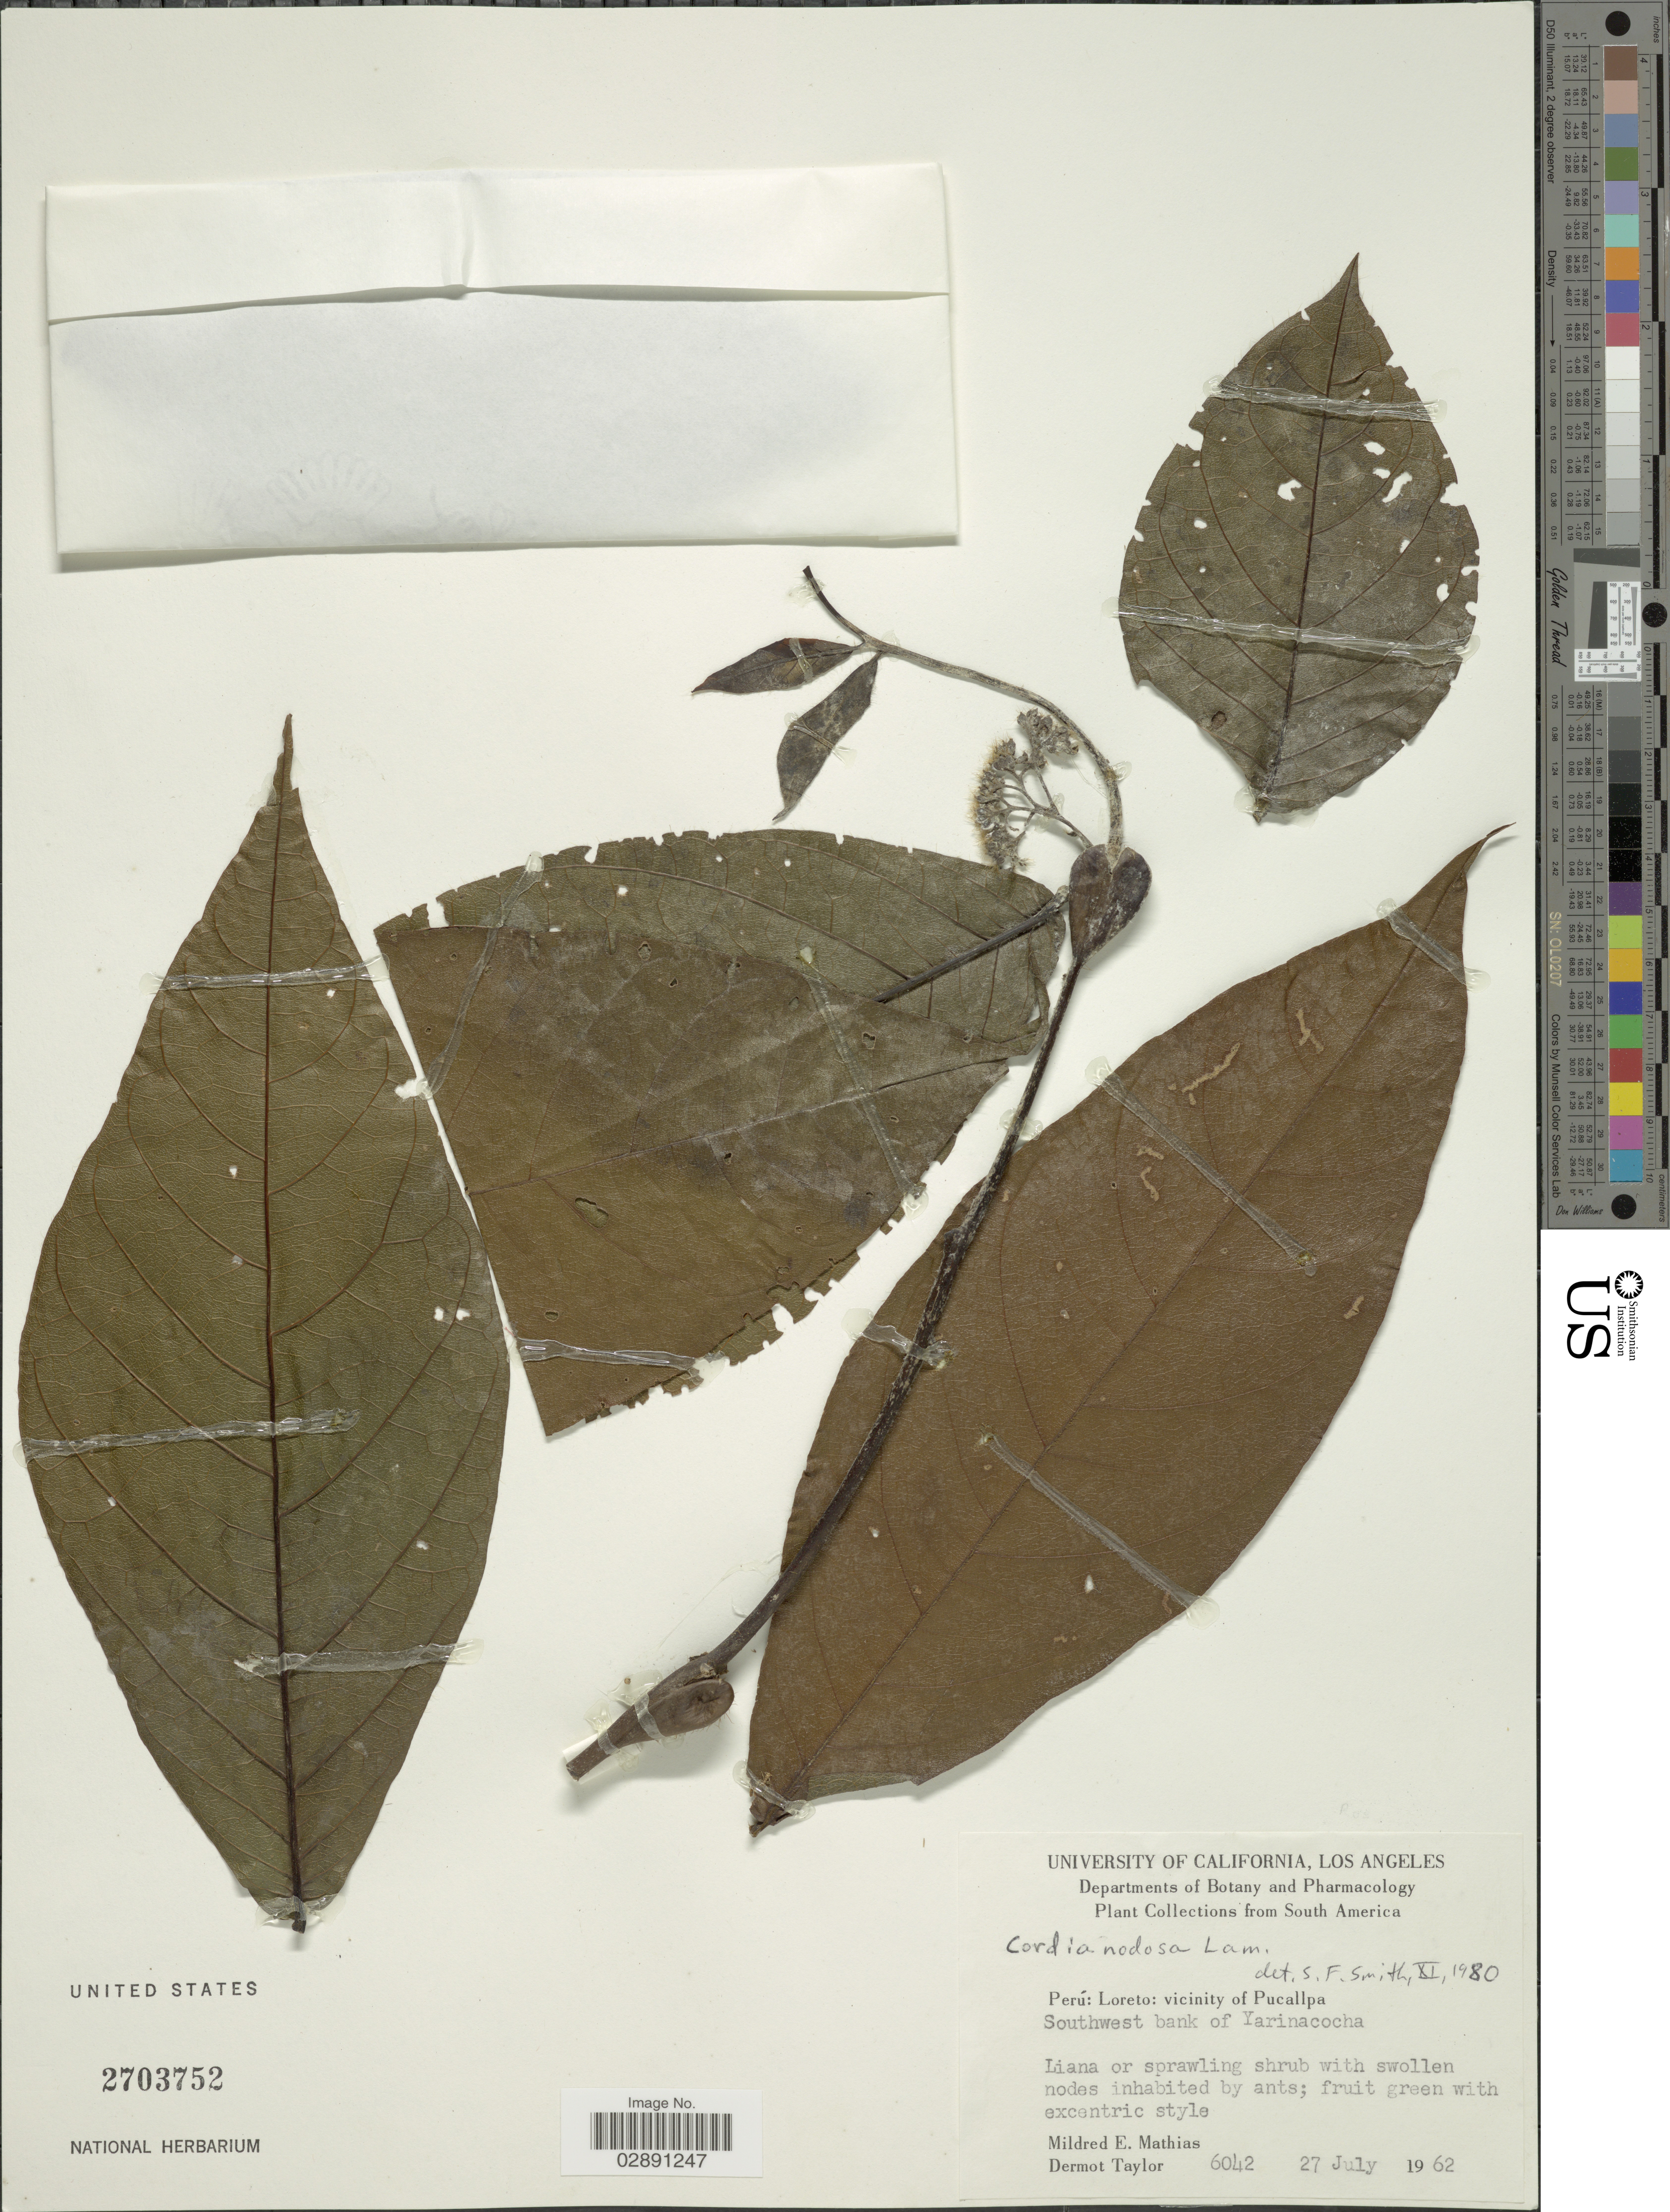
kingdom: Plantae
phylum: Tracheophyta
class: Magnoliopsida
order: Boraginales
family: Cordiaceae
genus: Cordia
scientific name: Cordia nodosa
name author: Lam.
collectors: M. E. Mathias & D. Taylor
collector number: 6042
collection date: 1962-07-27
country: Peru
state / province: Loreto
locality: Vicinity of Pucallpa. Southwest bank of Yarinacocha.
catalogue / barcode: US 2703752